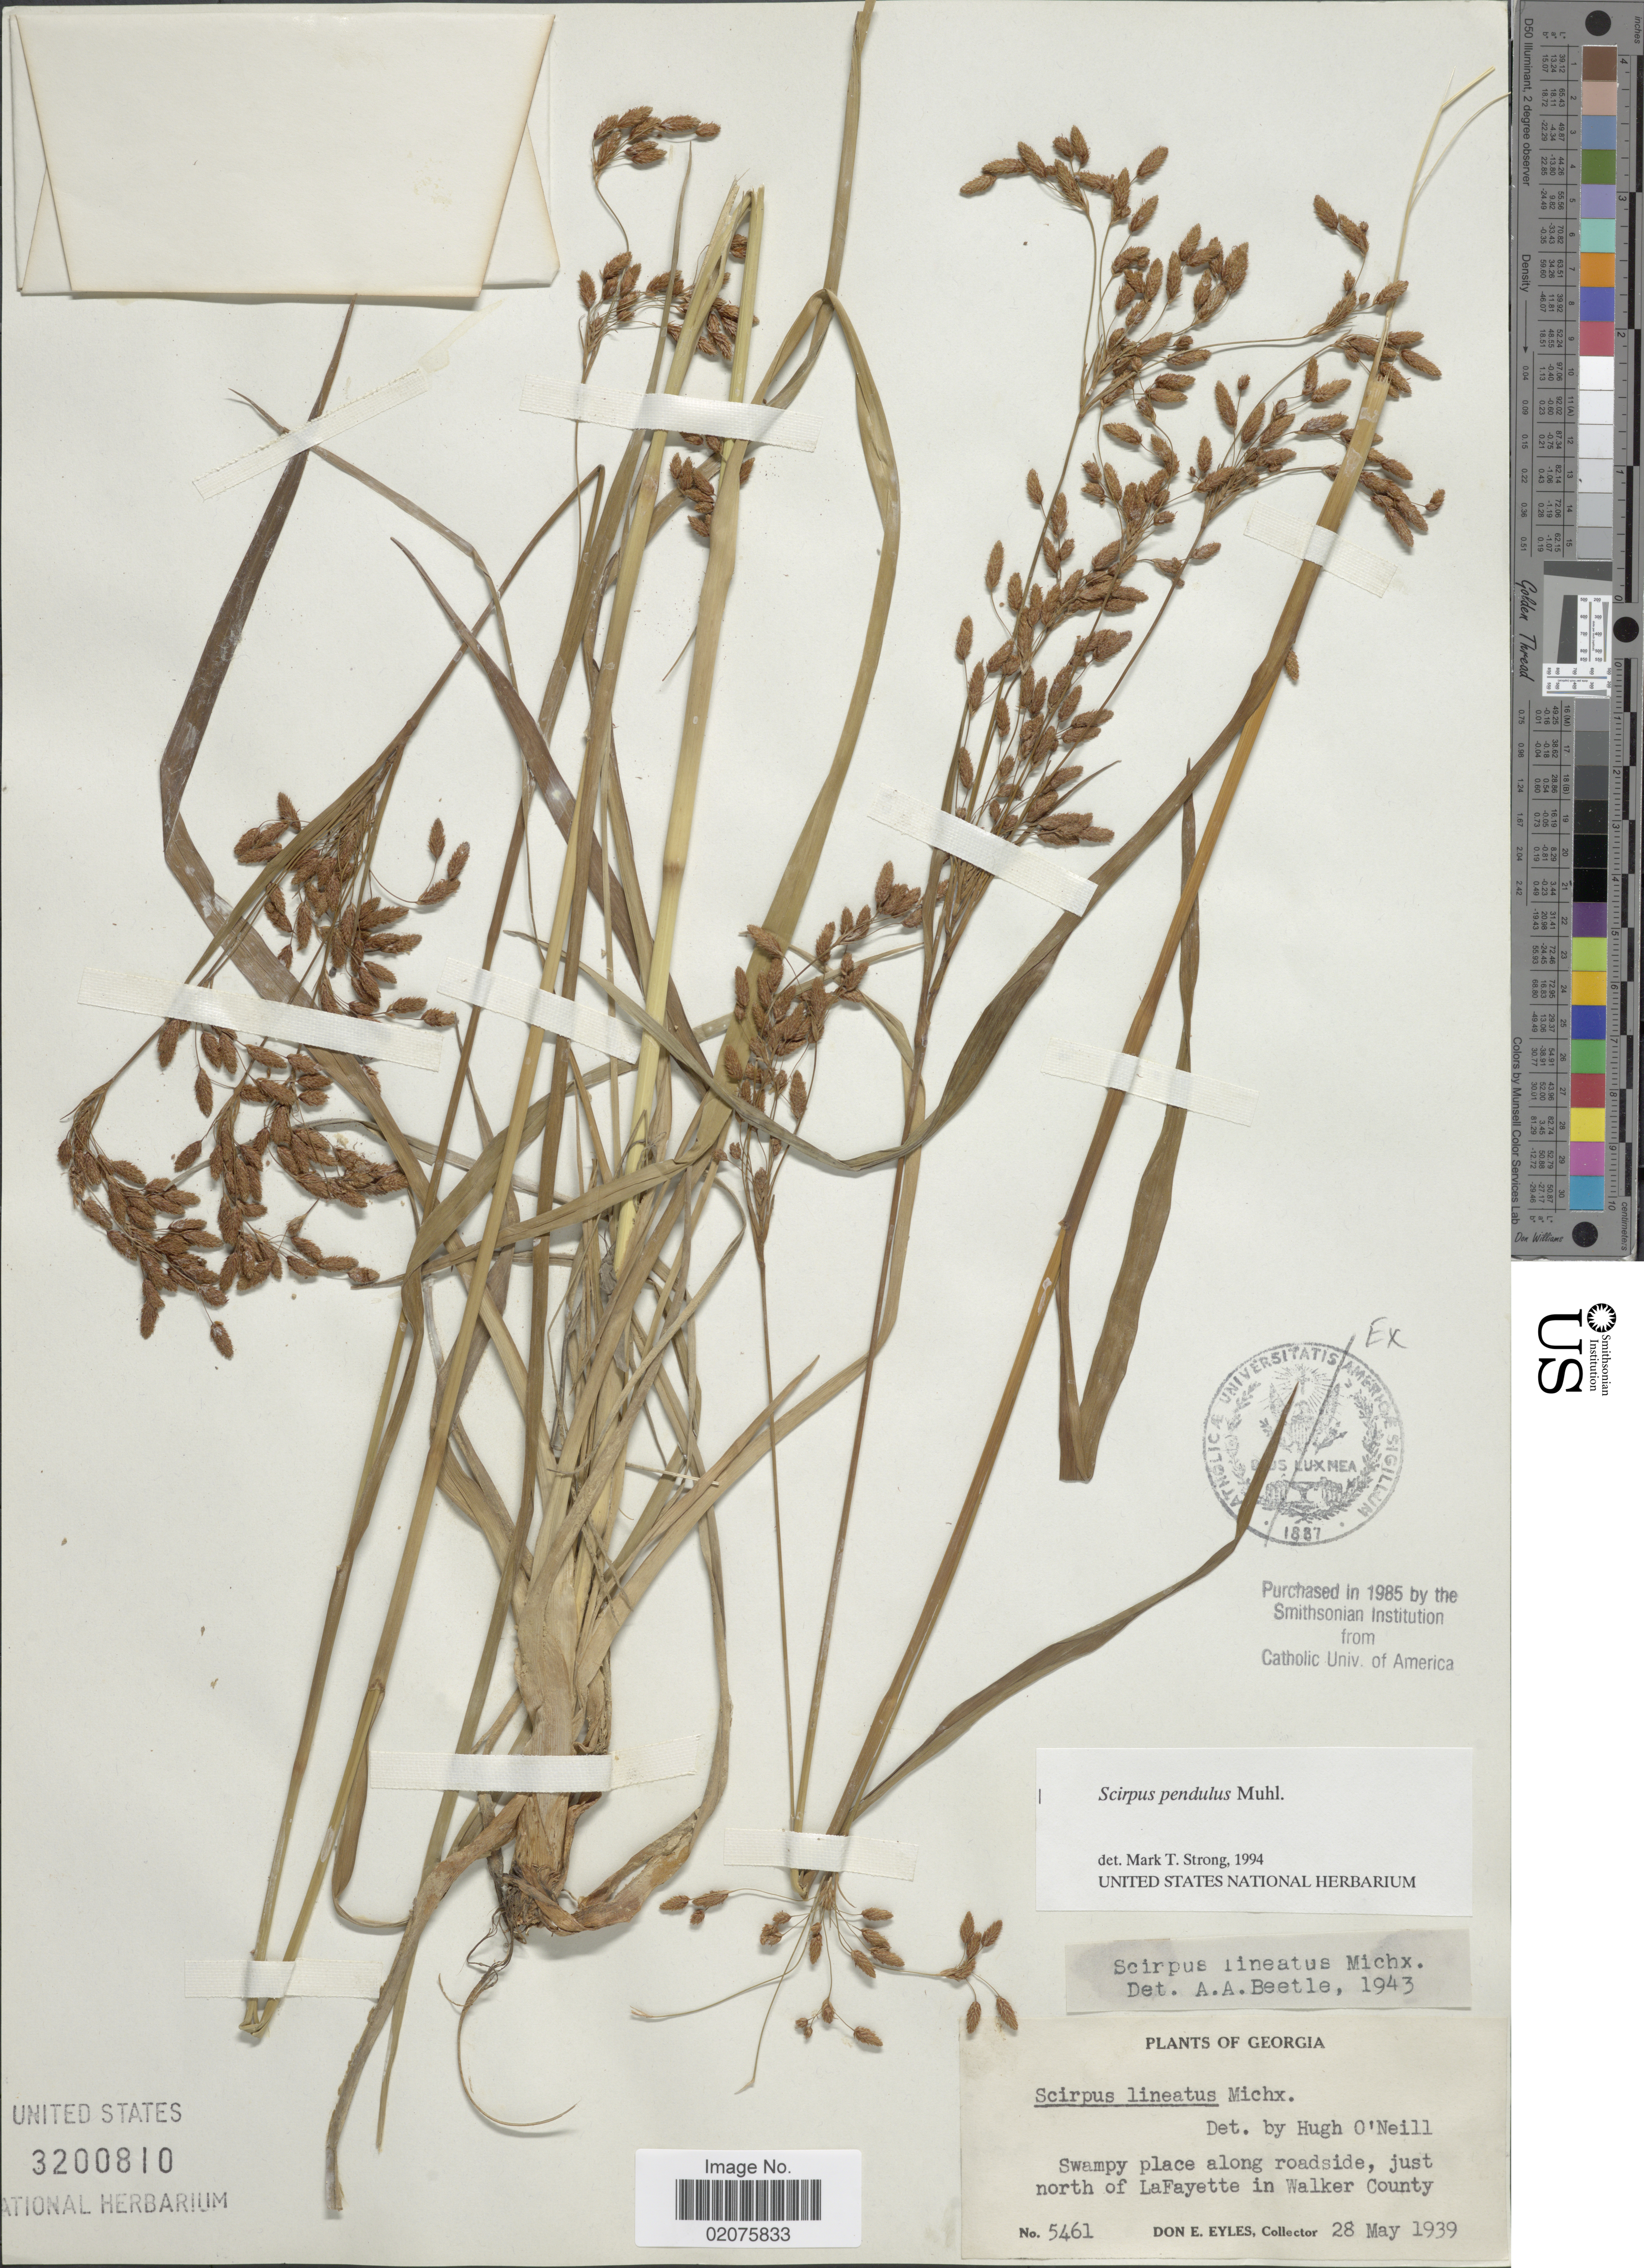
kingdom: Plantae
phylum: Tracheophyta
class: Liliopsida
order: Poales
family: Cyperaceae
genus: Scirpus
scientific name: Scirpus pendulus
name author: Muhl.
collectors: D. Eyles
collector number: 5461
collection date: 1939-05-28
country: United States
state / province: Georgia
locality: Swamoy place along roadside, just north of LaFayette in Walker County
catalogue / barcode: US 3200810